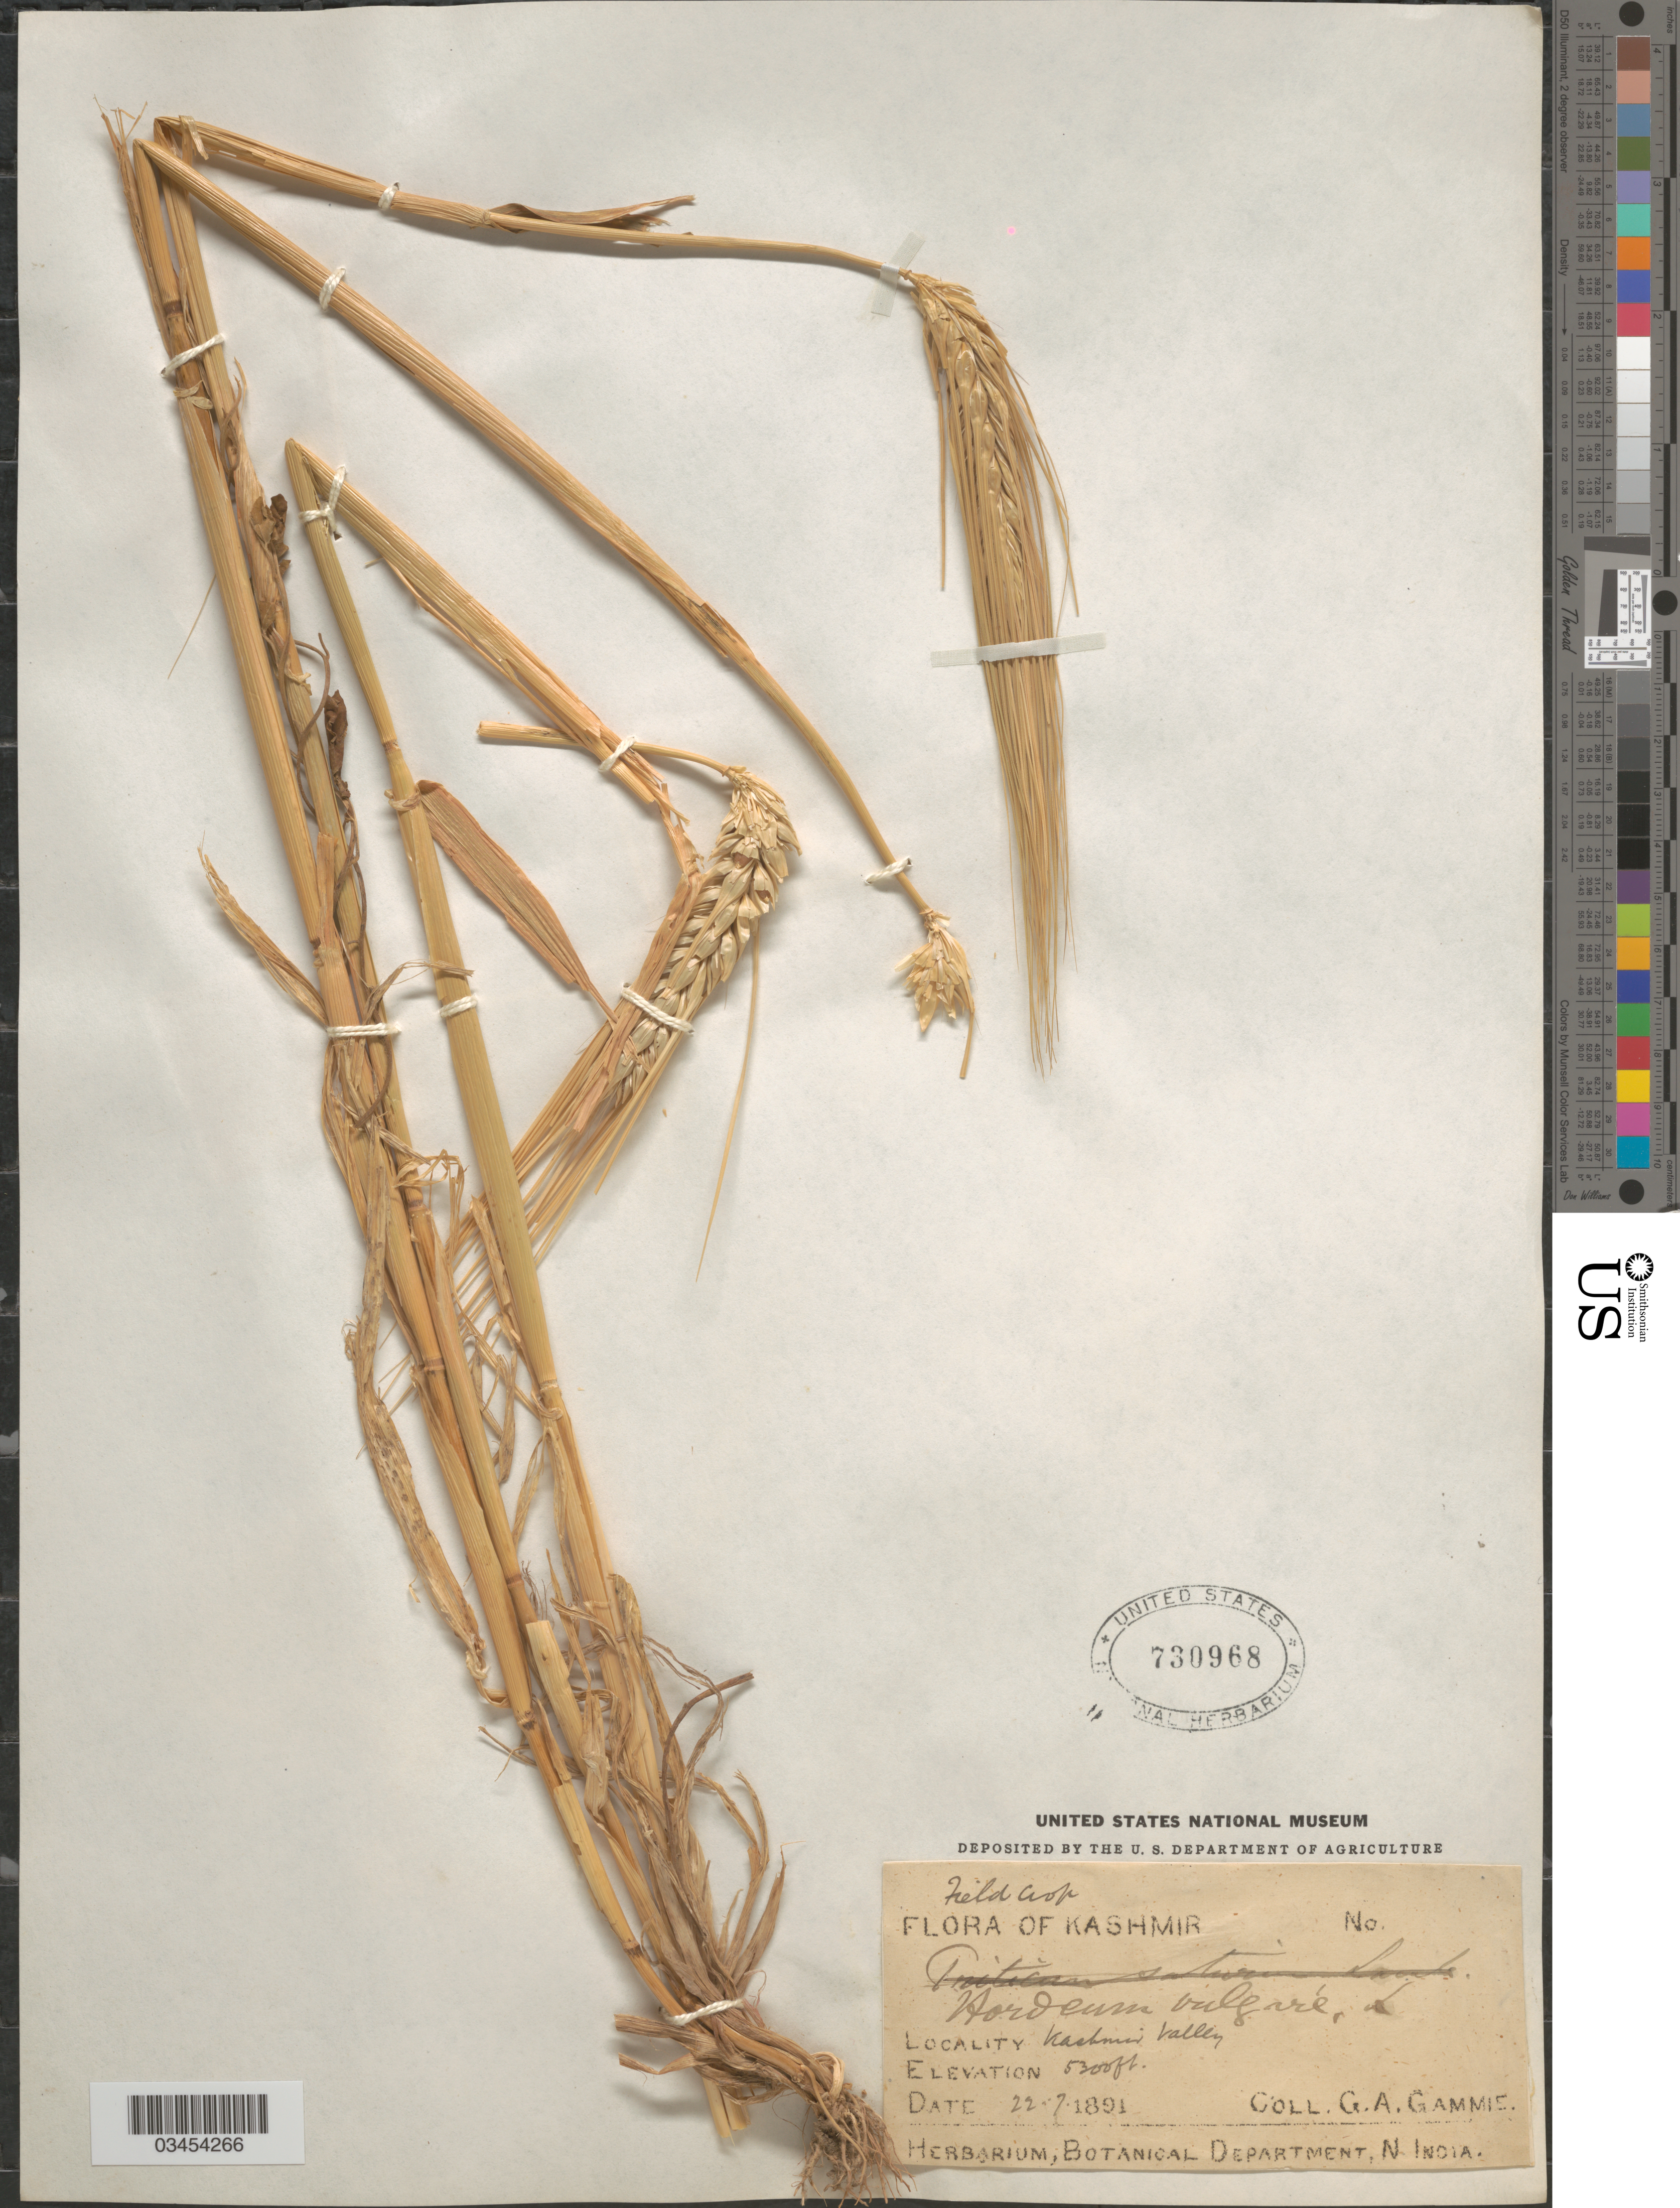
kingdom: Plantae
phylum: Tracheophyta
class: Liliopsida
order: Poales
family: Poaceae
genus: Hordeum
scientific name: Hordeum vulgare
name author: L.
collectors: G. Gammie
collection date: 1891-07-22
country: India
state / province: Jammu and Kashmir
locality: Kashmir. Kashmir Valley.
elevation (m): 1615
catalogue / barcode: US 730968